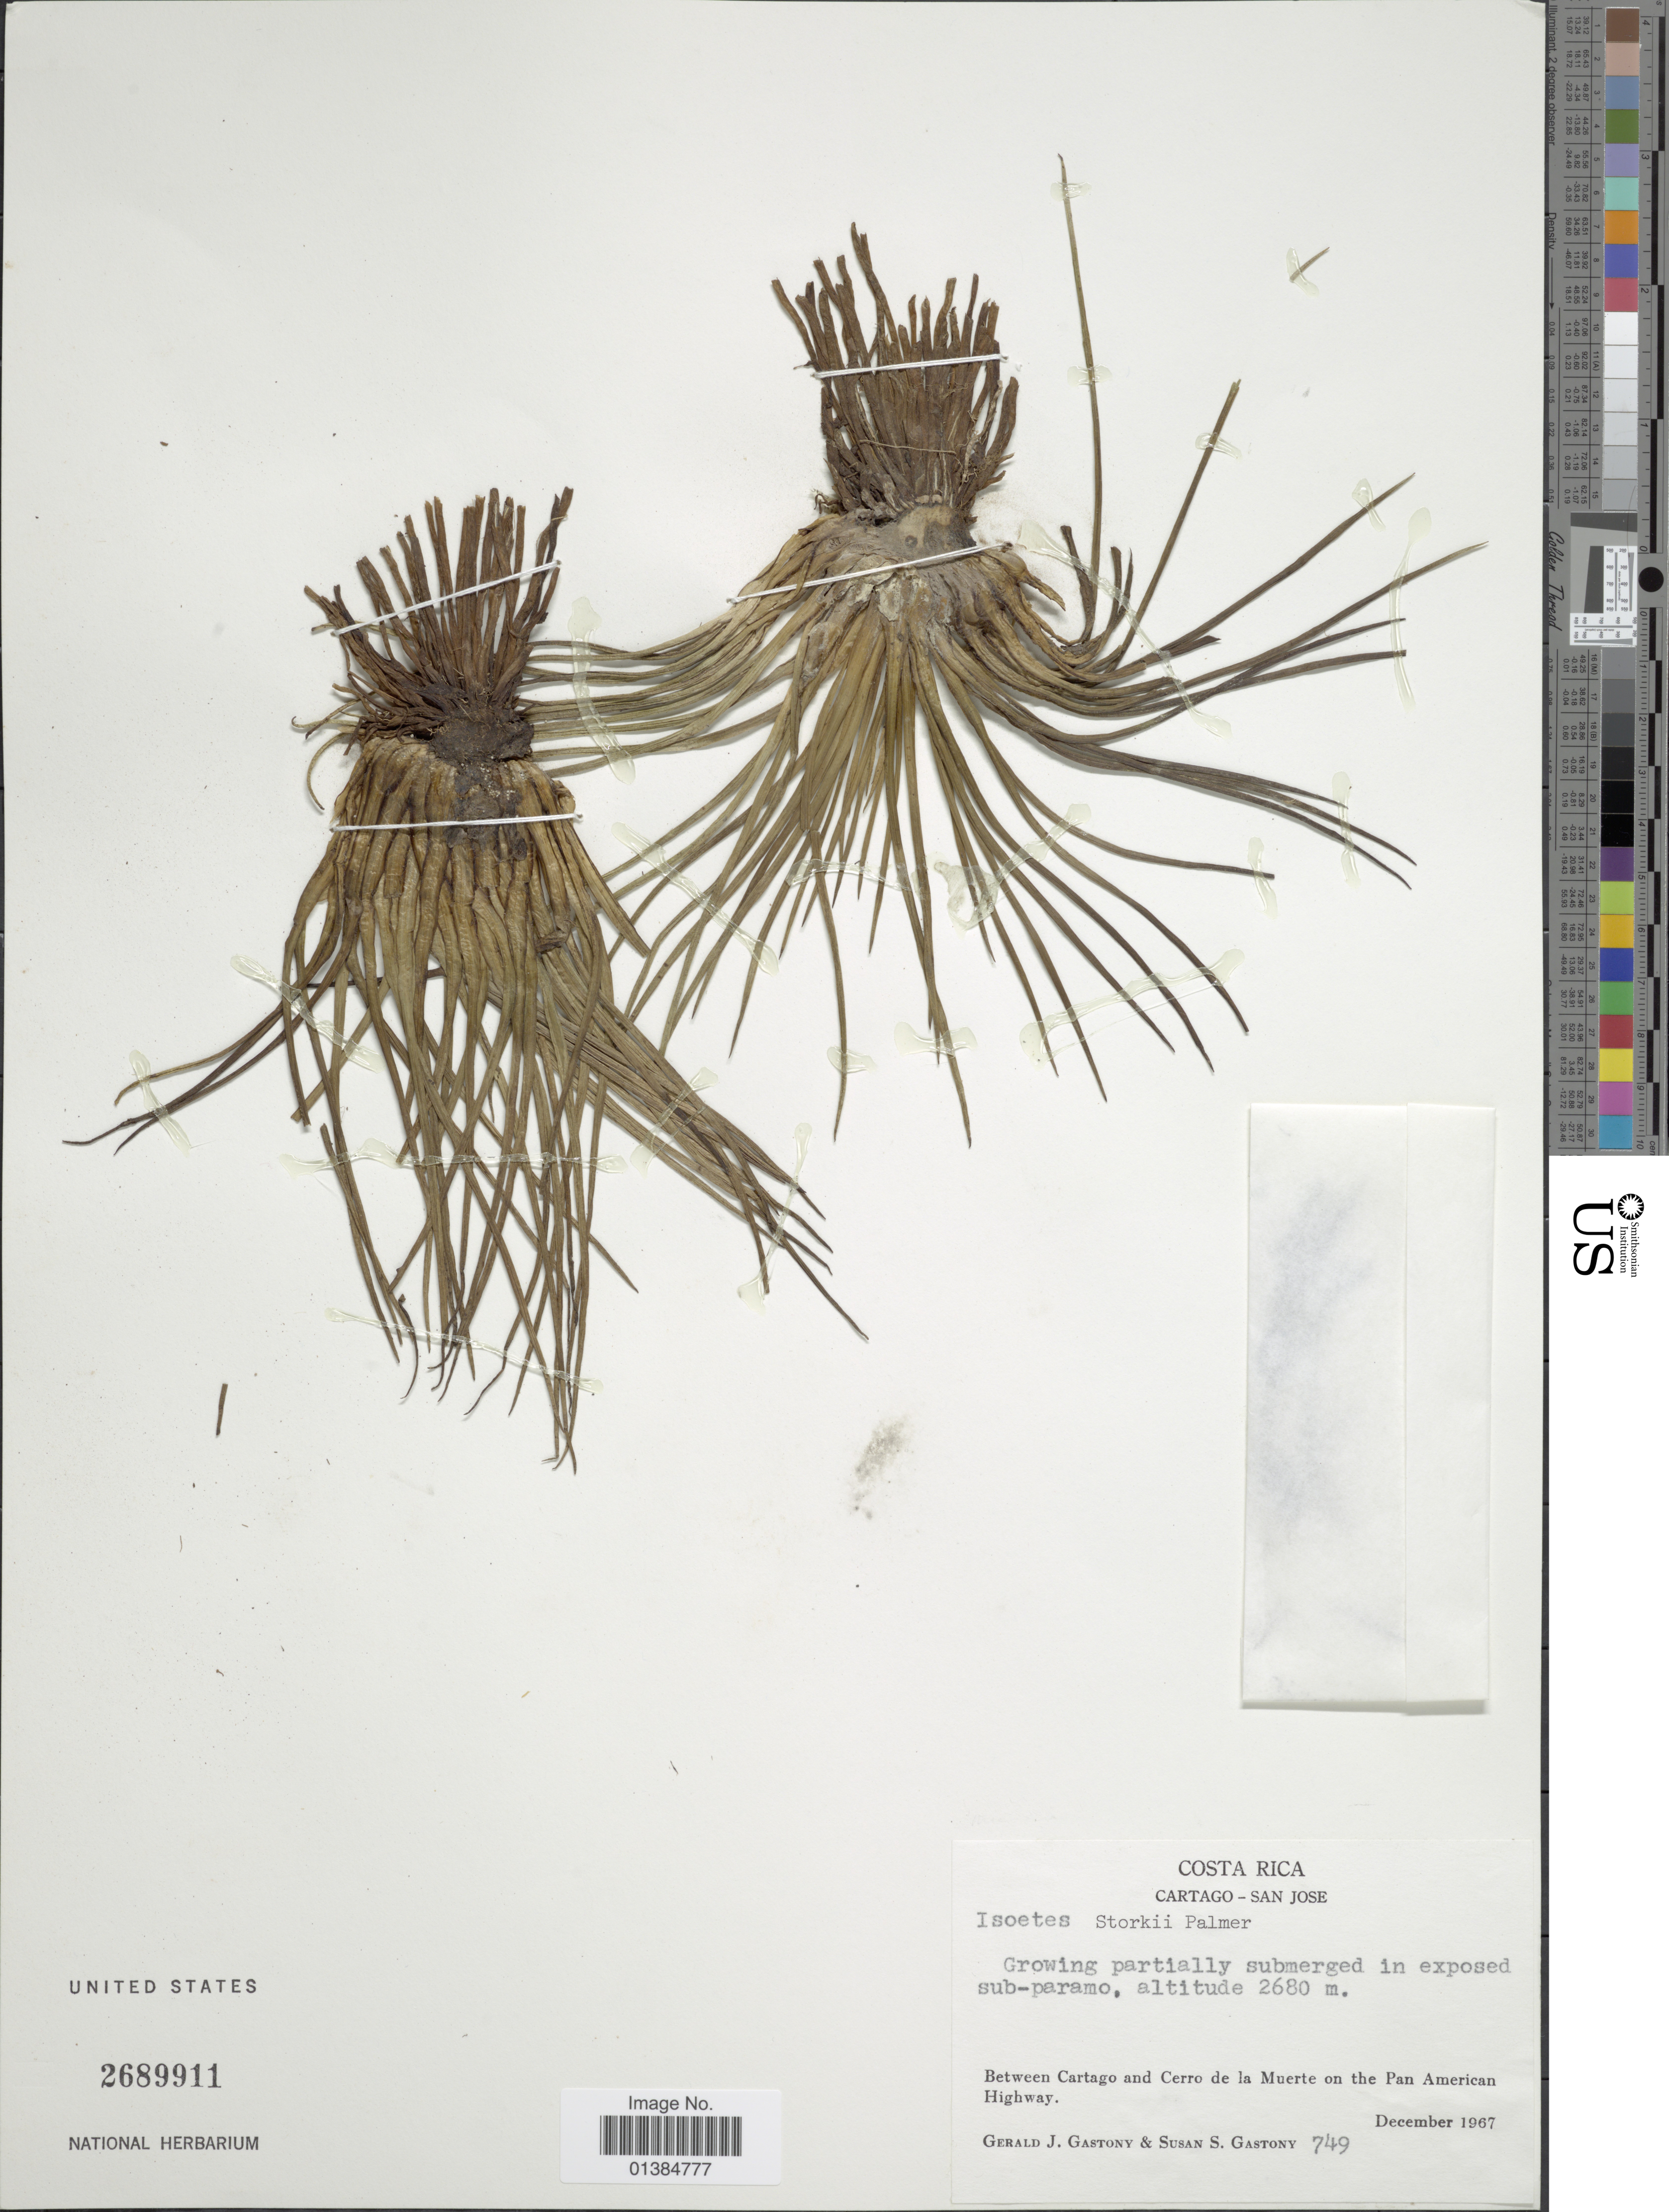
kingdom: Plantae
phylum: Tracheophyta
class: Lycopodiopsida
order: Isoetales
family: Isoetaceae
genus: Isoetes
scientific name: Isoetes storkii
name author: T.C. Palmer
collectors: G. Gastony & S. Gastony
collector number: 749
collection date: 1967-12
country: Costa Rica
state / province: Cartago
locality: San Jose. Between Cartago and Cerro de la Muerte on the Pan American Highway.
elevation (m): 2680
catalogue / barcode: US 2689911